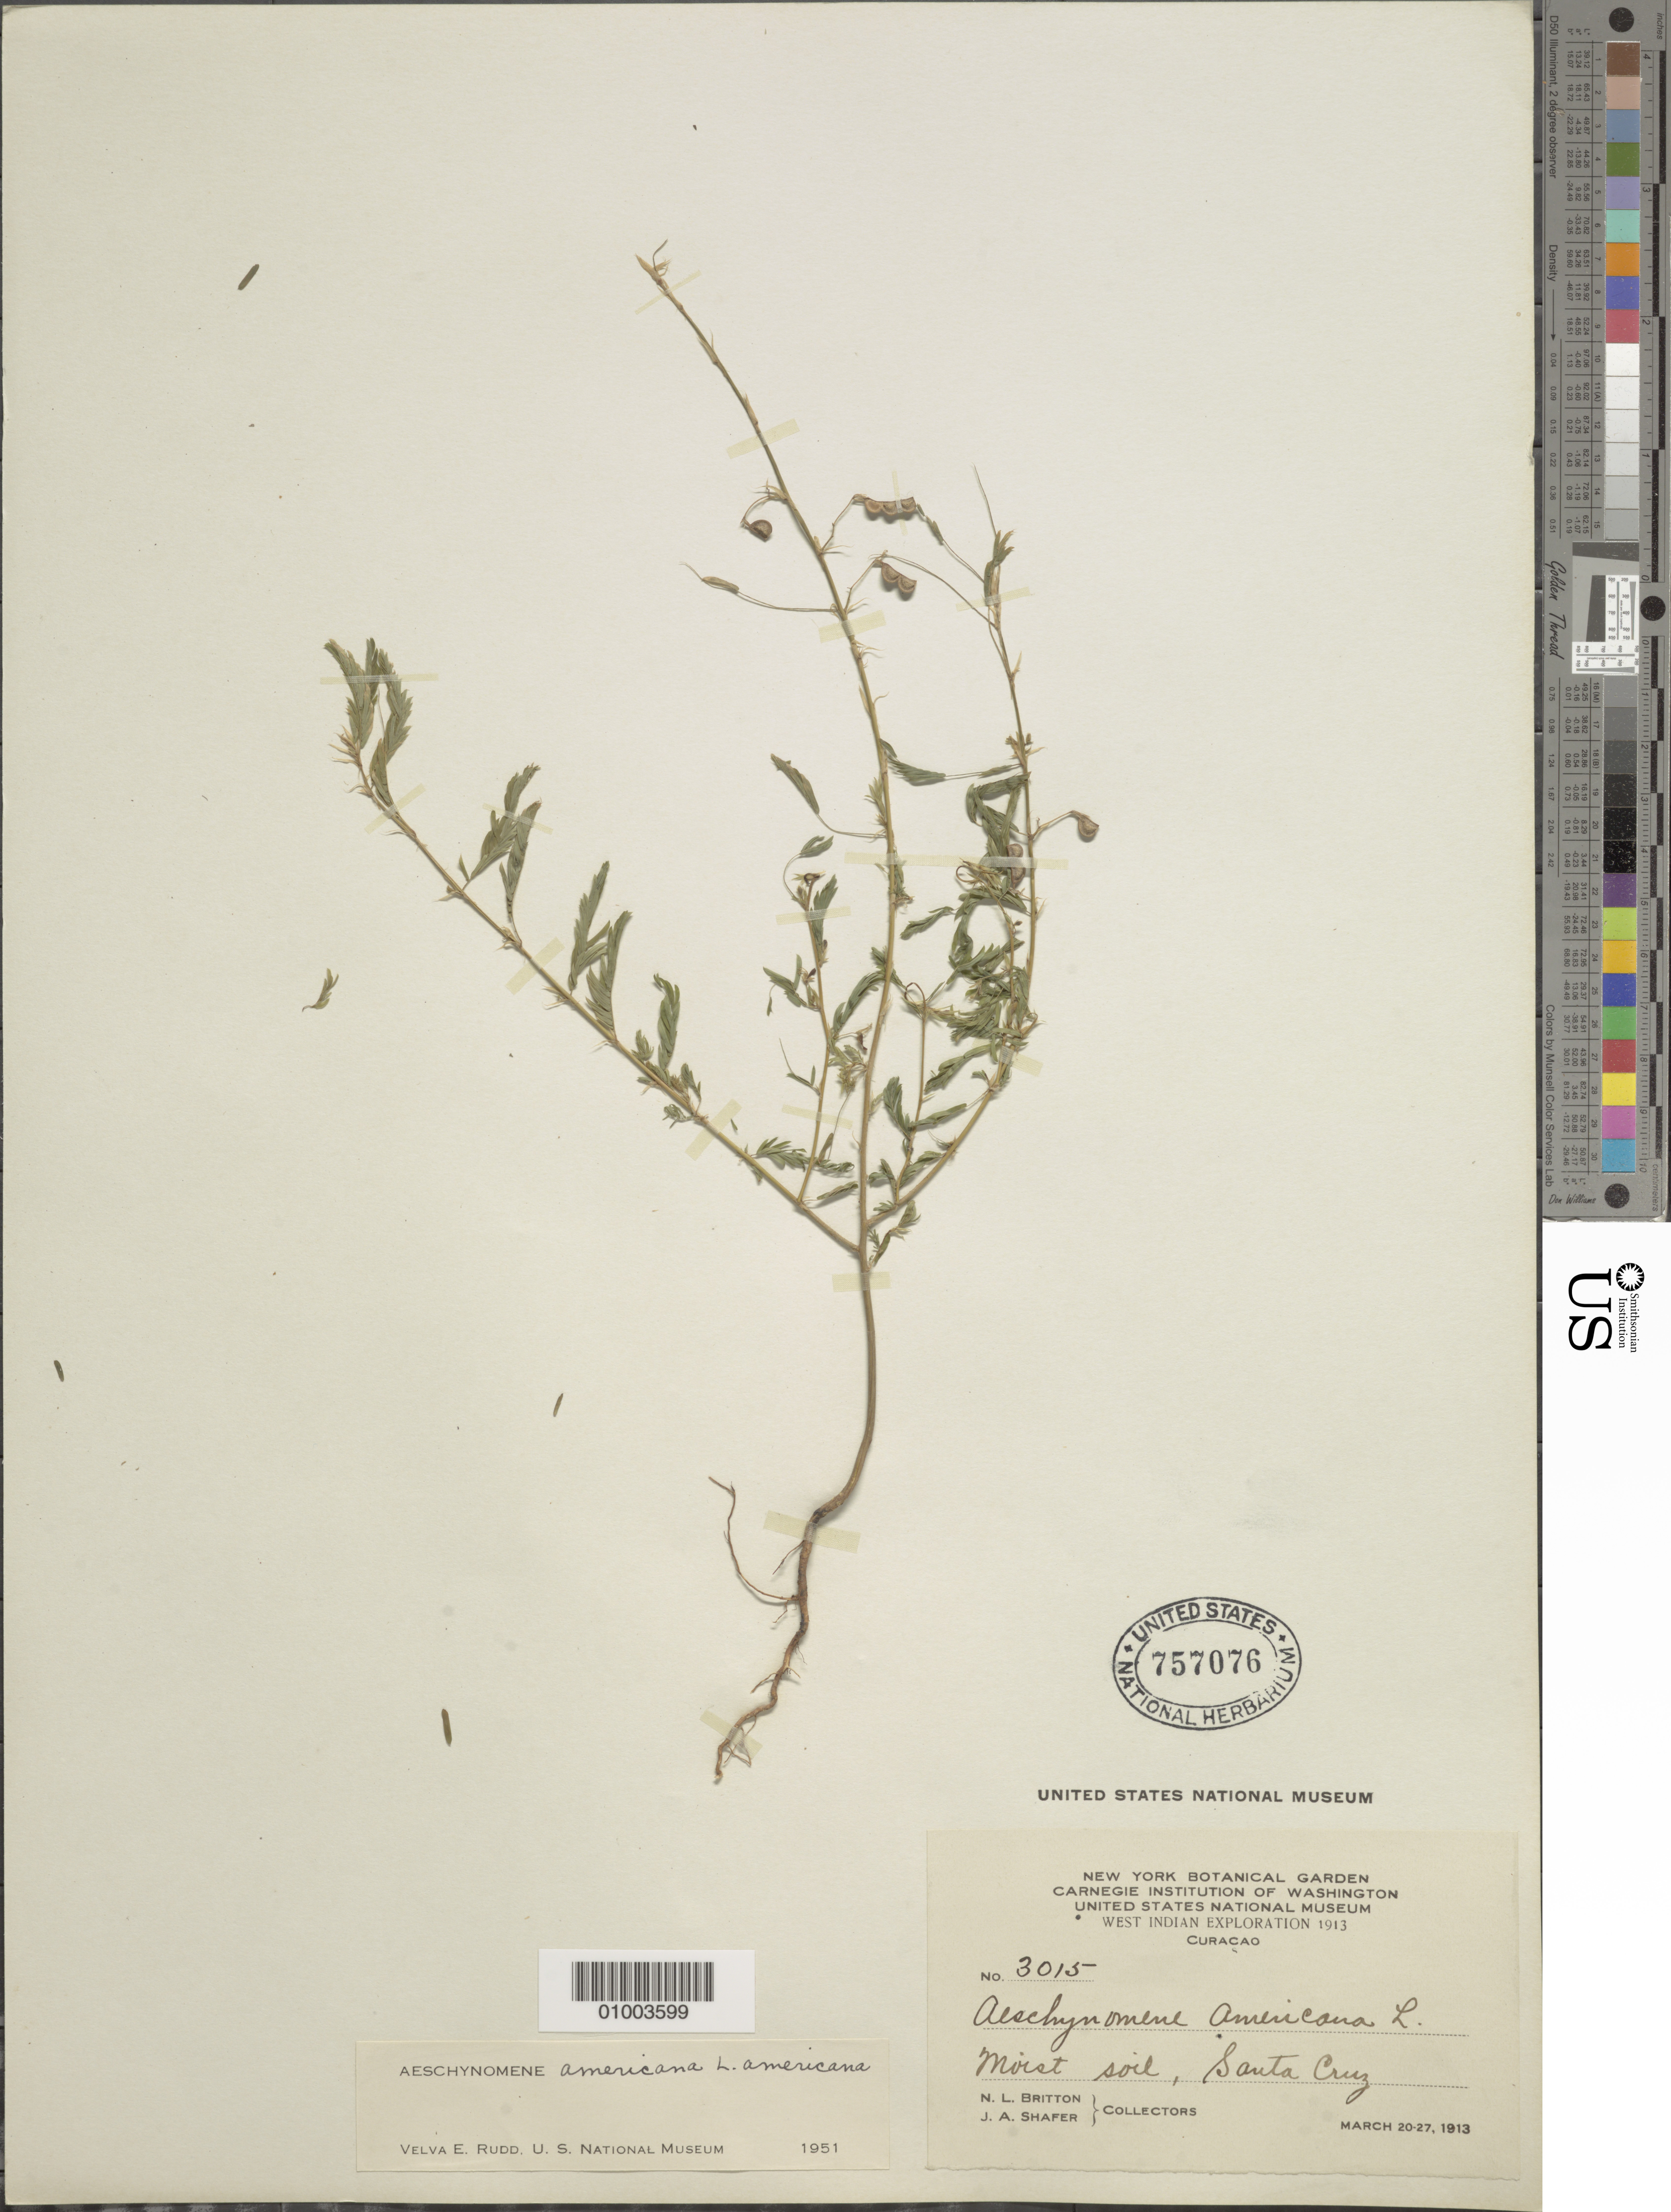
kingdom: Plantae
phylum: Tracheophyta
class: Magnoliopsida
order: Fabales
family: Fabaceae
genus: Aeschynomene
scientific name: Aeschynomene americana var. americana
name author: L.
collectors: N. Britton & J. A. Shafer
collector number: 3015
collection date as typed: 20 Mar 1913 to 27 Mar 1913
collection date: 1913-03-20/1913-03-27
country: Curaçao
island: Curaçao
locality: Moist Soil, Santa Cruz.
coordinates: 0 N, 0 E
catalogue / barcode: US 757076